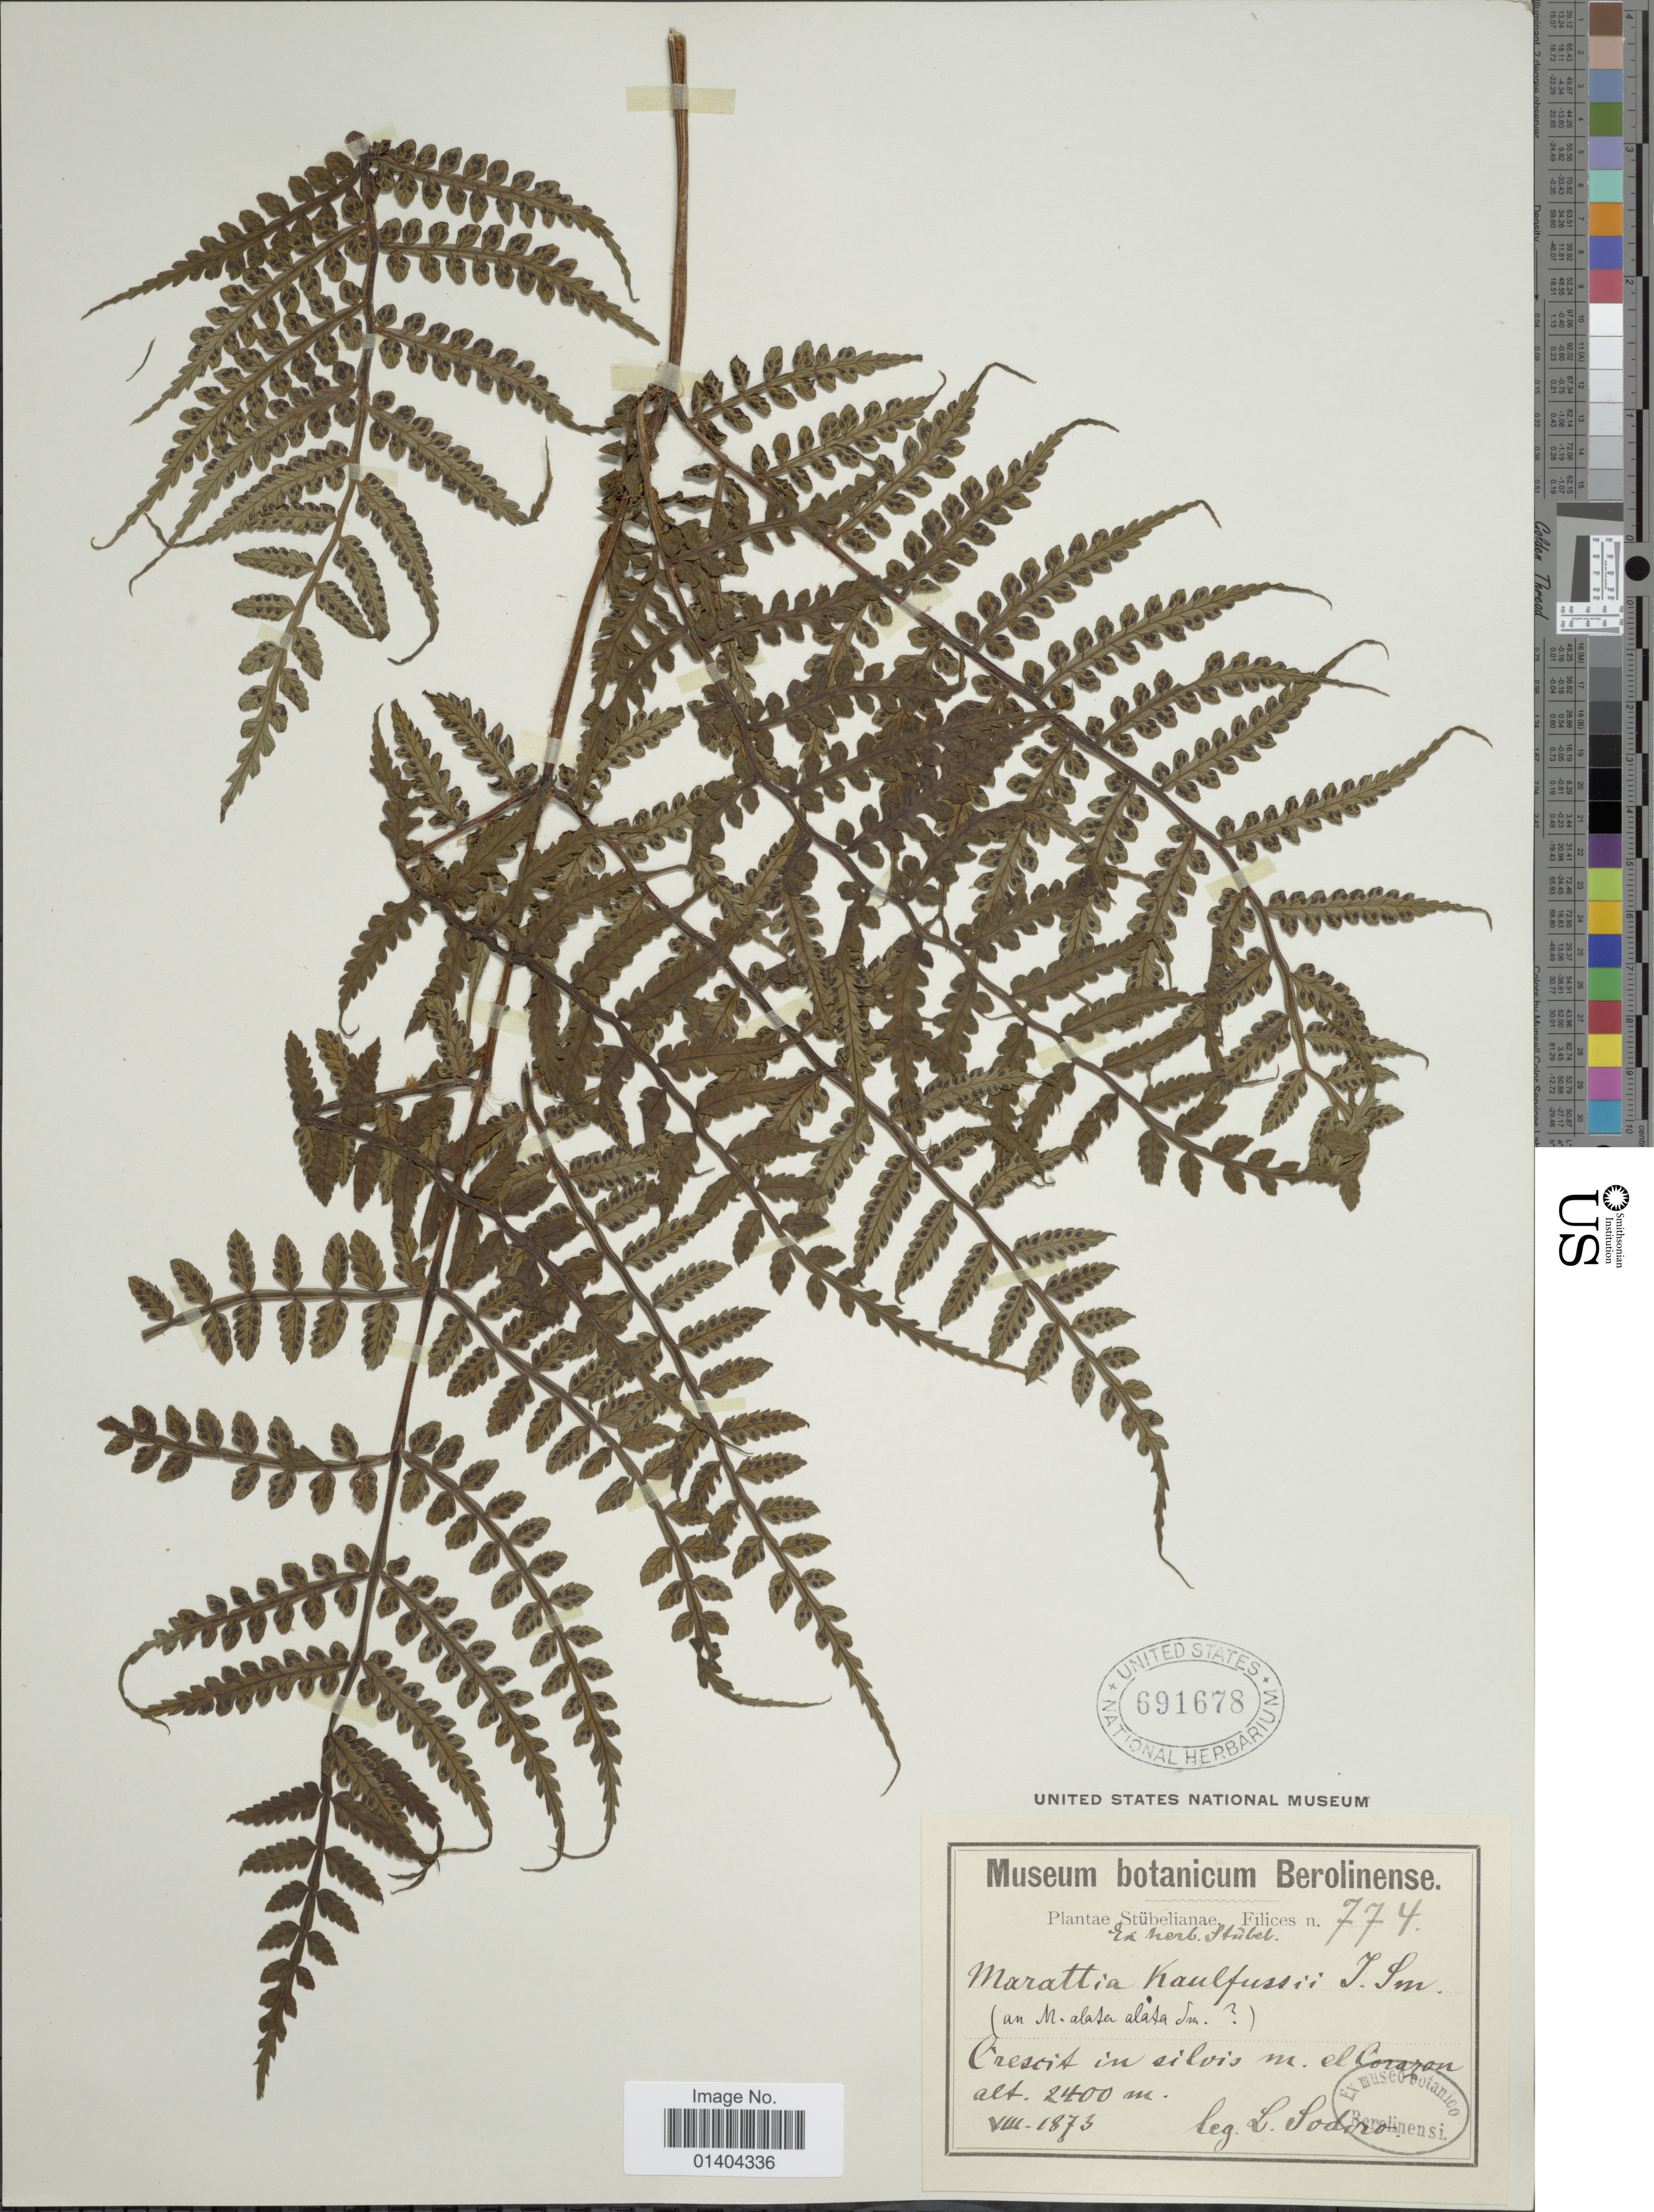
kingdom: Plantae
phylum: Tracheophyta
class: Polypodiopsida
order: Marattiales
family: Marattiaceae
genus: Marattia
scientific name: Marattia laevis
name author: Sm.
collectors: L. Sodiro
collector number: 774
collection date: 1873-08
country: Ecuador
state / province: Pichincha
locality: Crescit in silvis m. el Corazon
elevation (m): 2400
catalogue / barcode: US 691678